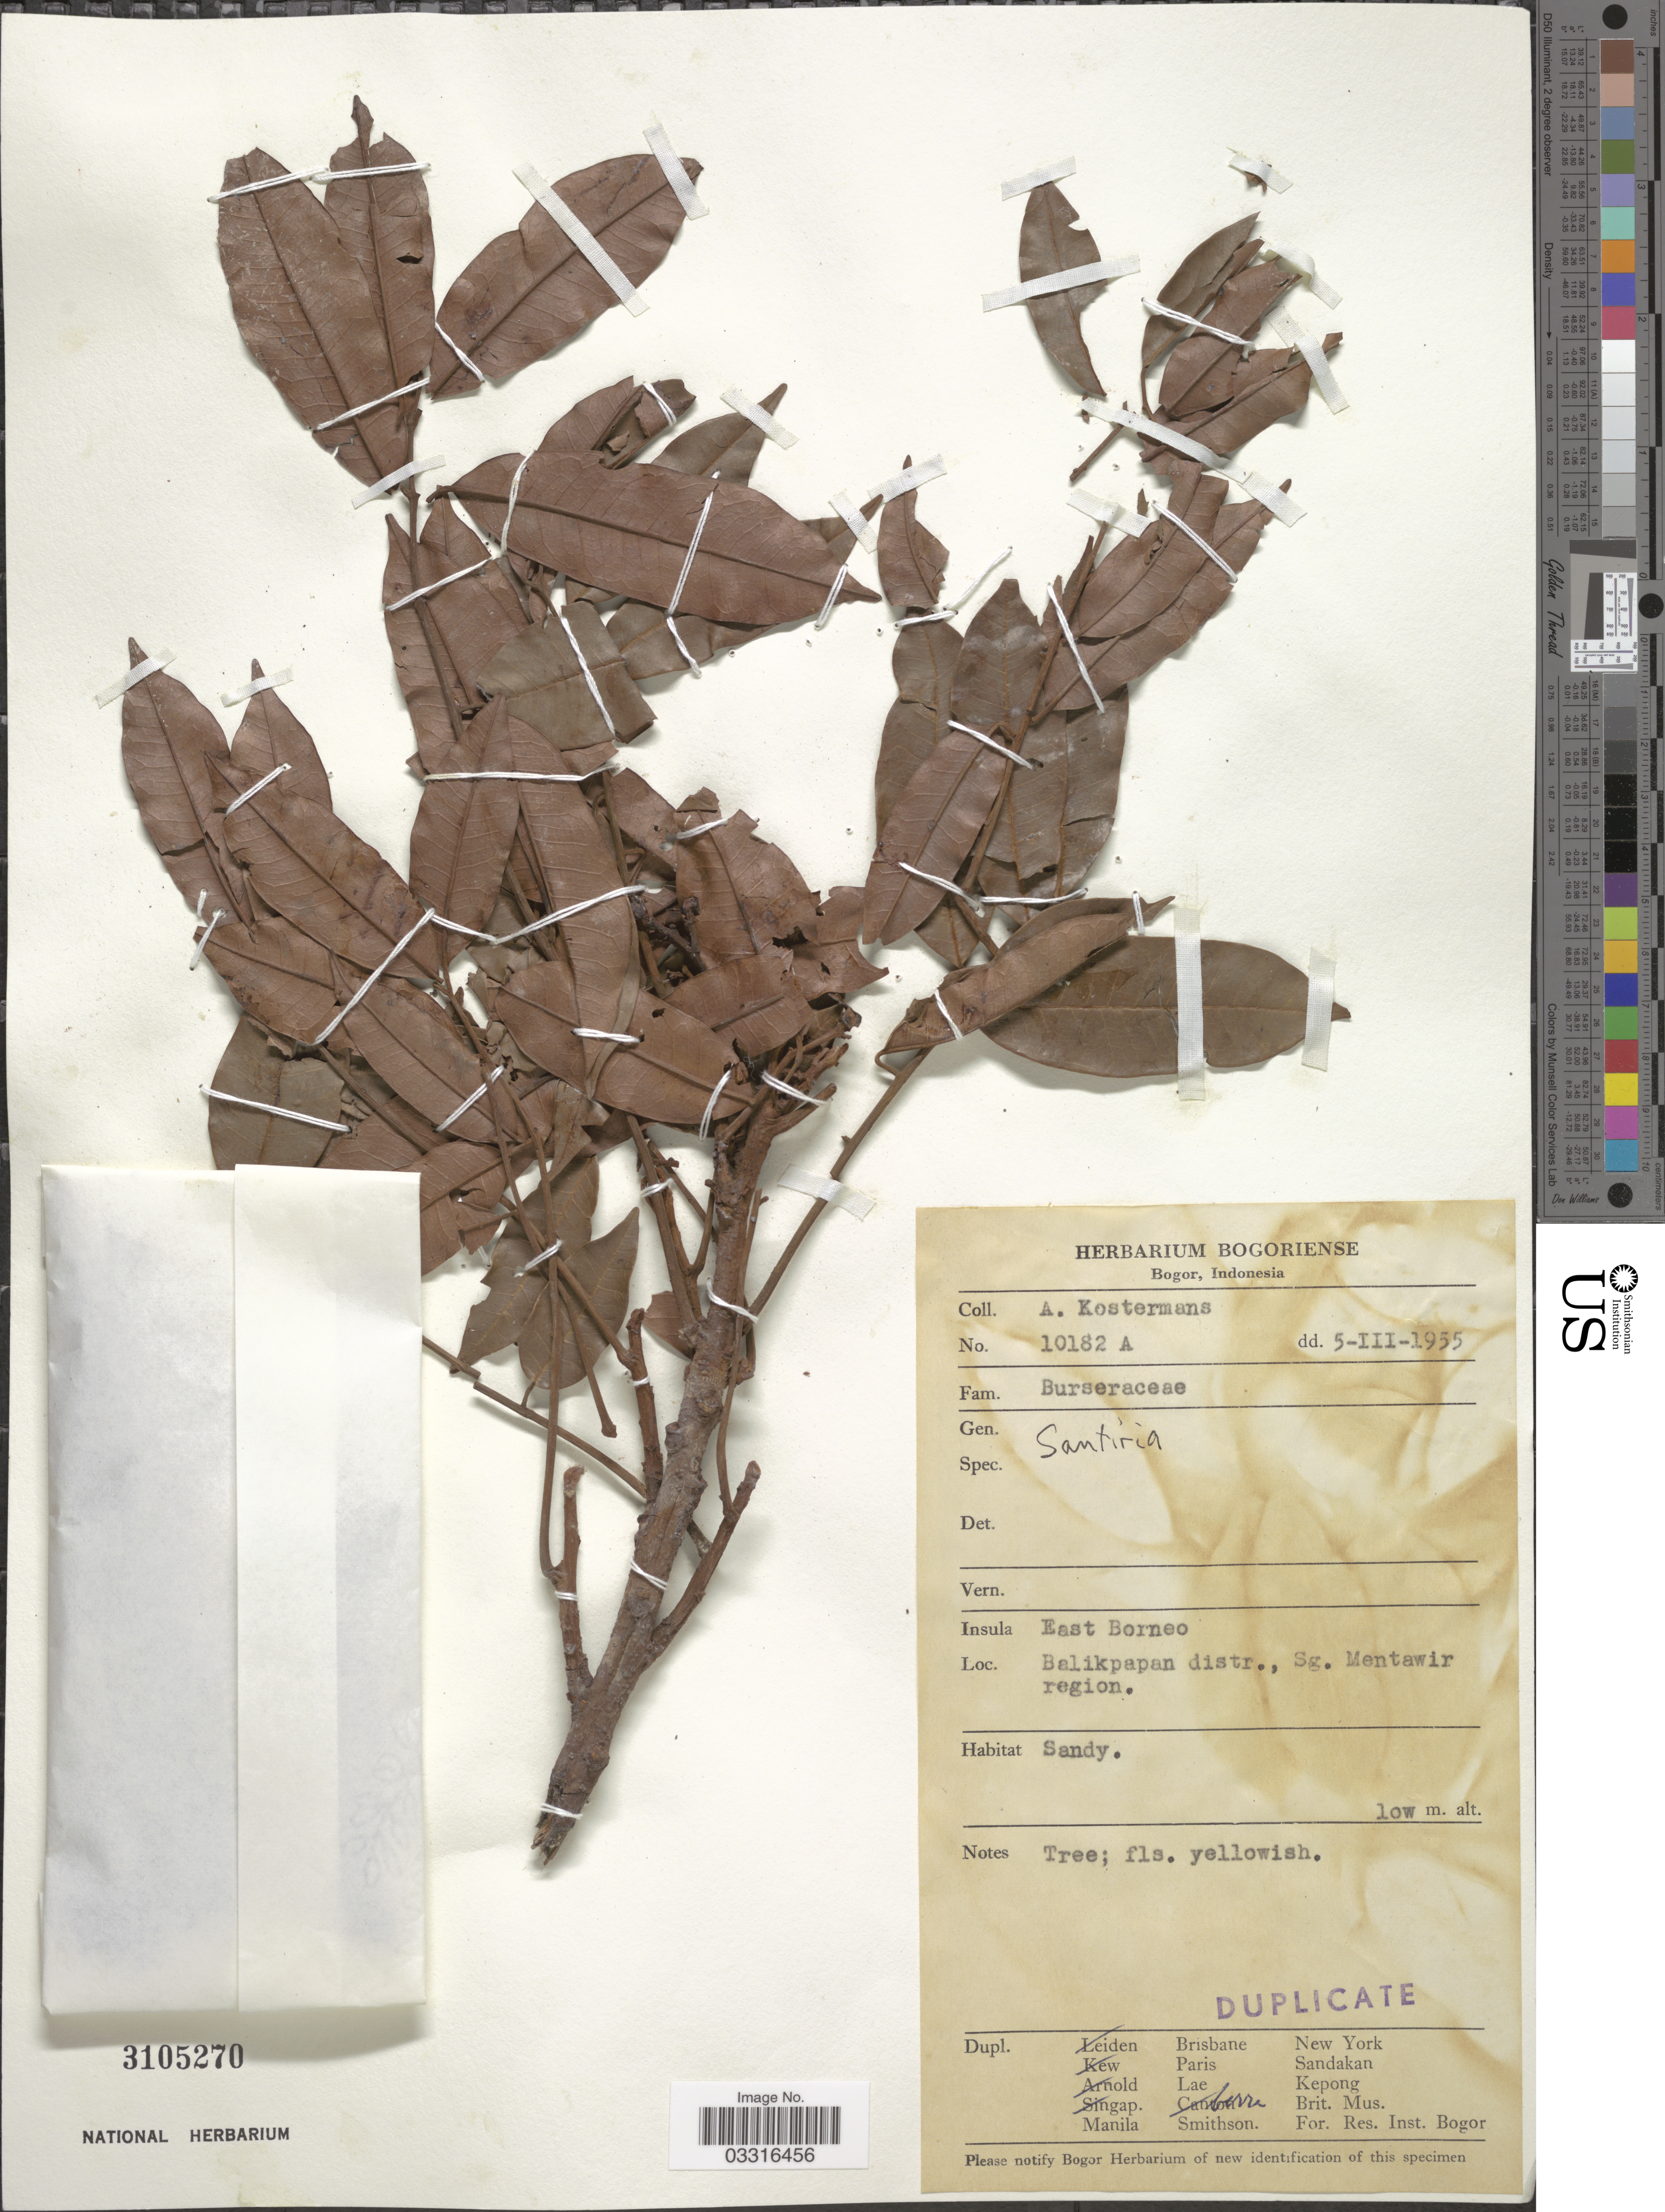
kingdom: Plantae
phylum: Tracheophyta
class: Magnoliopsida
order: Sapindales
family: Burseraceae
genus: Santiria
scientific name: Santiria sp.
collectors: A. J. G. Kostermans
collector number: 10182 A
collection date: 1955-03-05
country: Indonesia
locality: Insula East Borneo. Balikpapan distr., Sg. Mentawir region.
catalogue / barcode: US 3105270